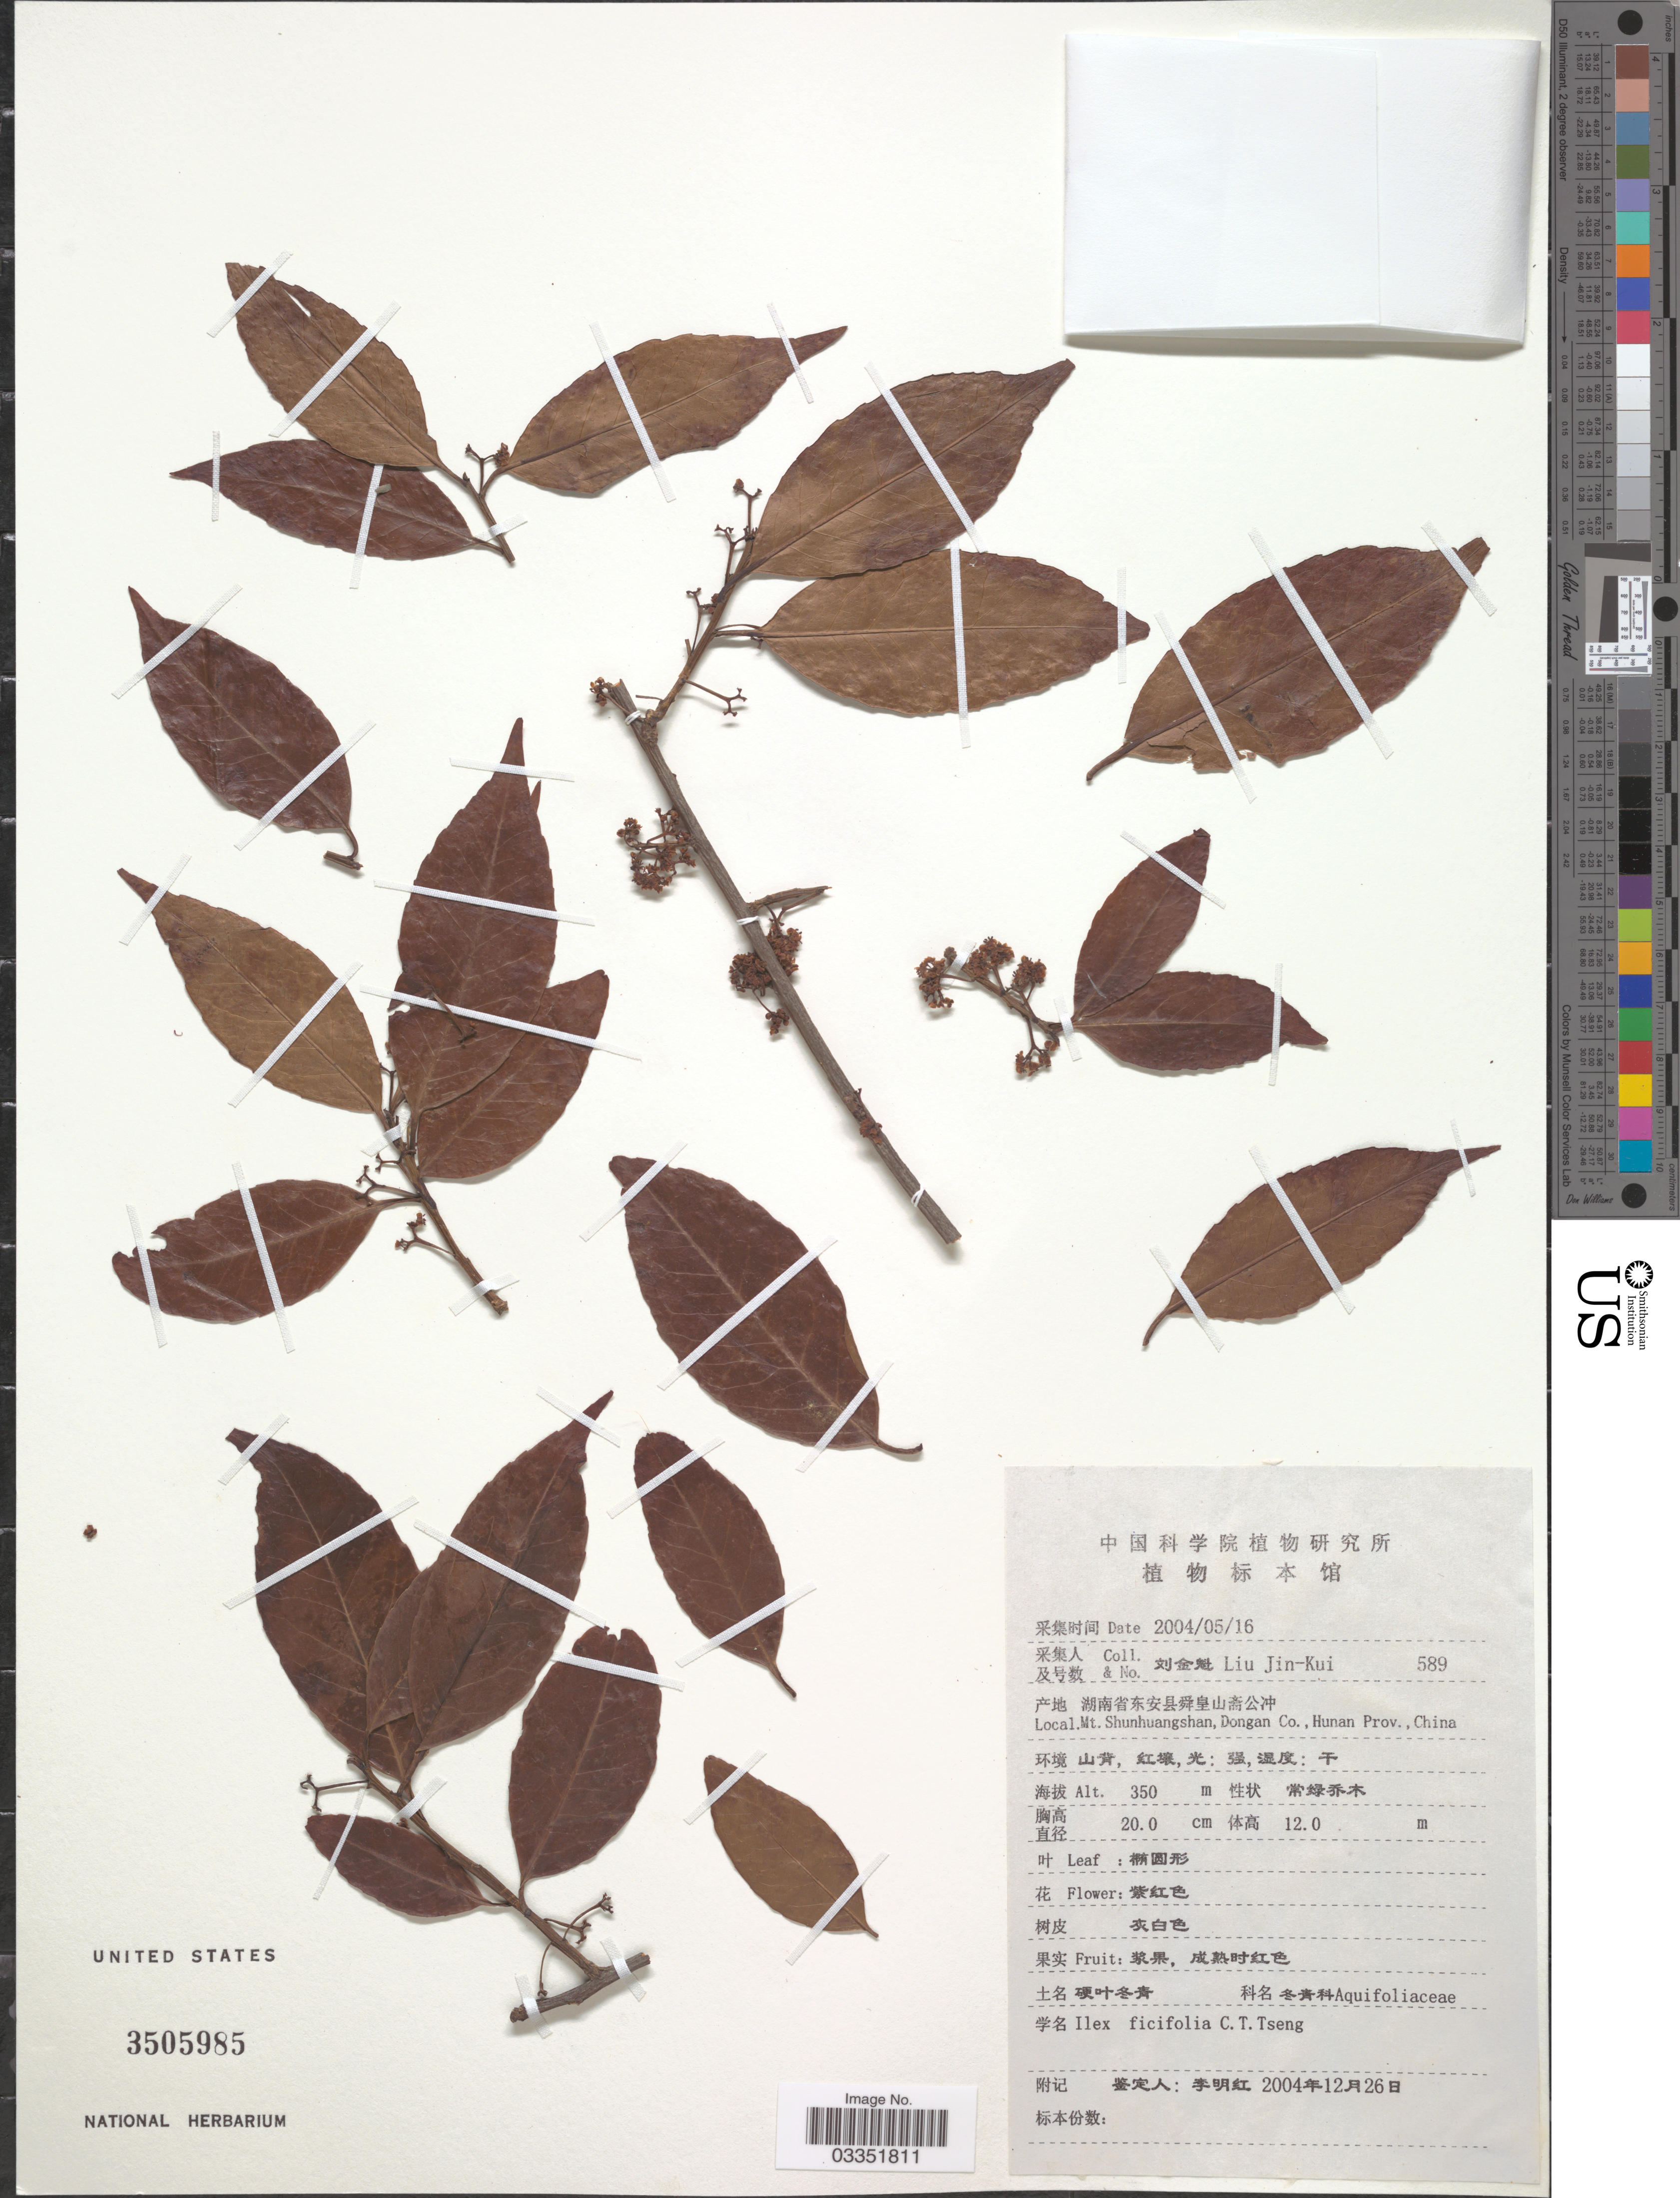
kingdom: Plantae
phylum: Tracheophyta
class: Magnoliopsida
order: Aquifoliales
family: Aquifoliaceae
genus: Ilex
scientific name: Ilex ficifolia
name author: C.J. Tseng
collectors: Liu Jin-Kui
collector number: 589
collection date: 2004-05-16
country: China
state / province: Hunan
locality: Mt. Shunhuangshan, Dongan Co.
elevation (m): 350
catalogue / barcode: US 3505985